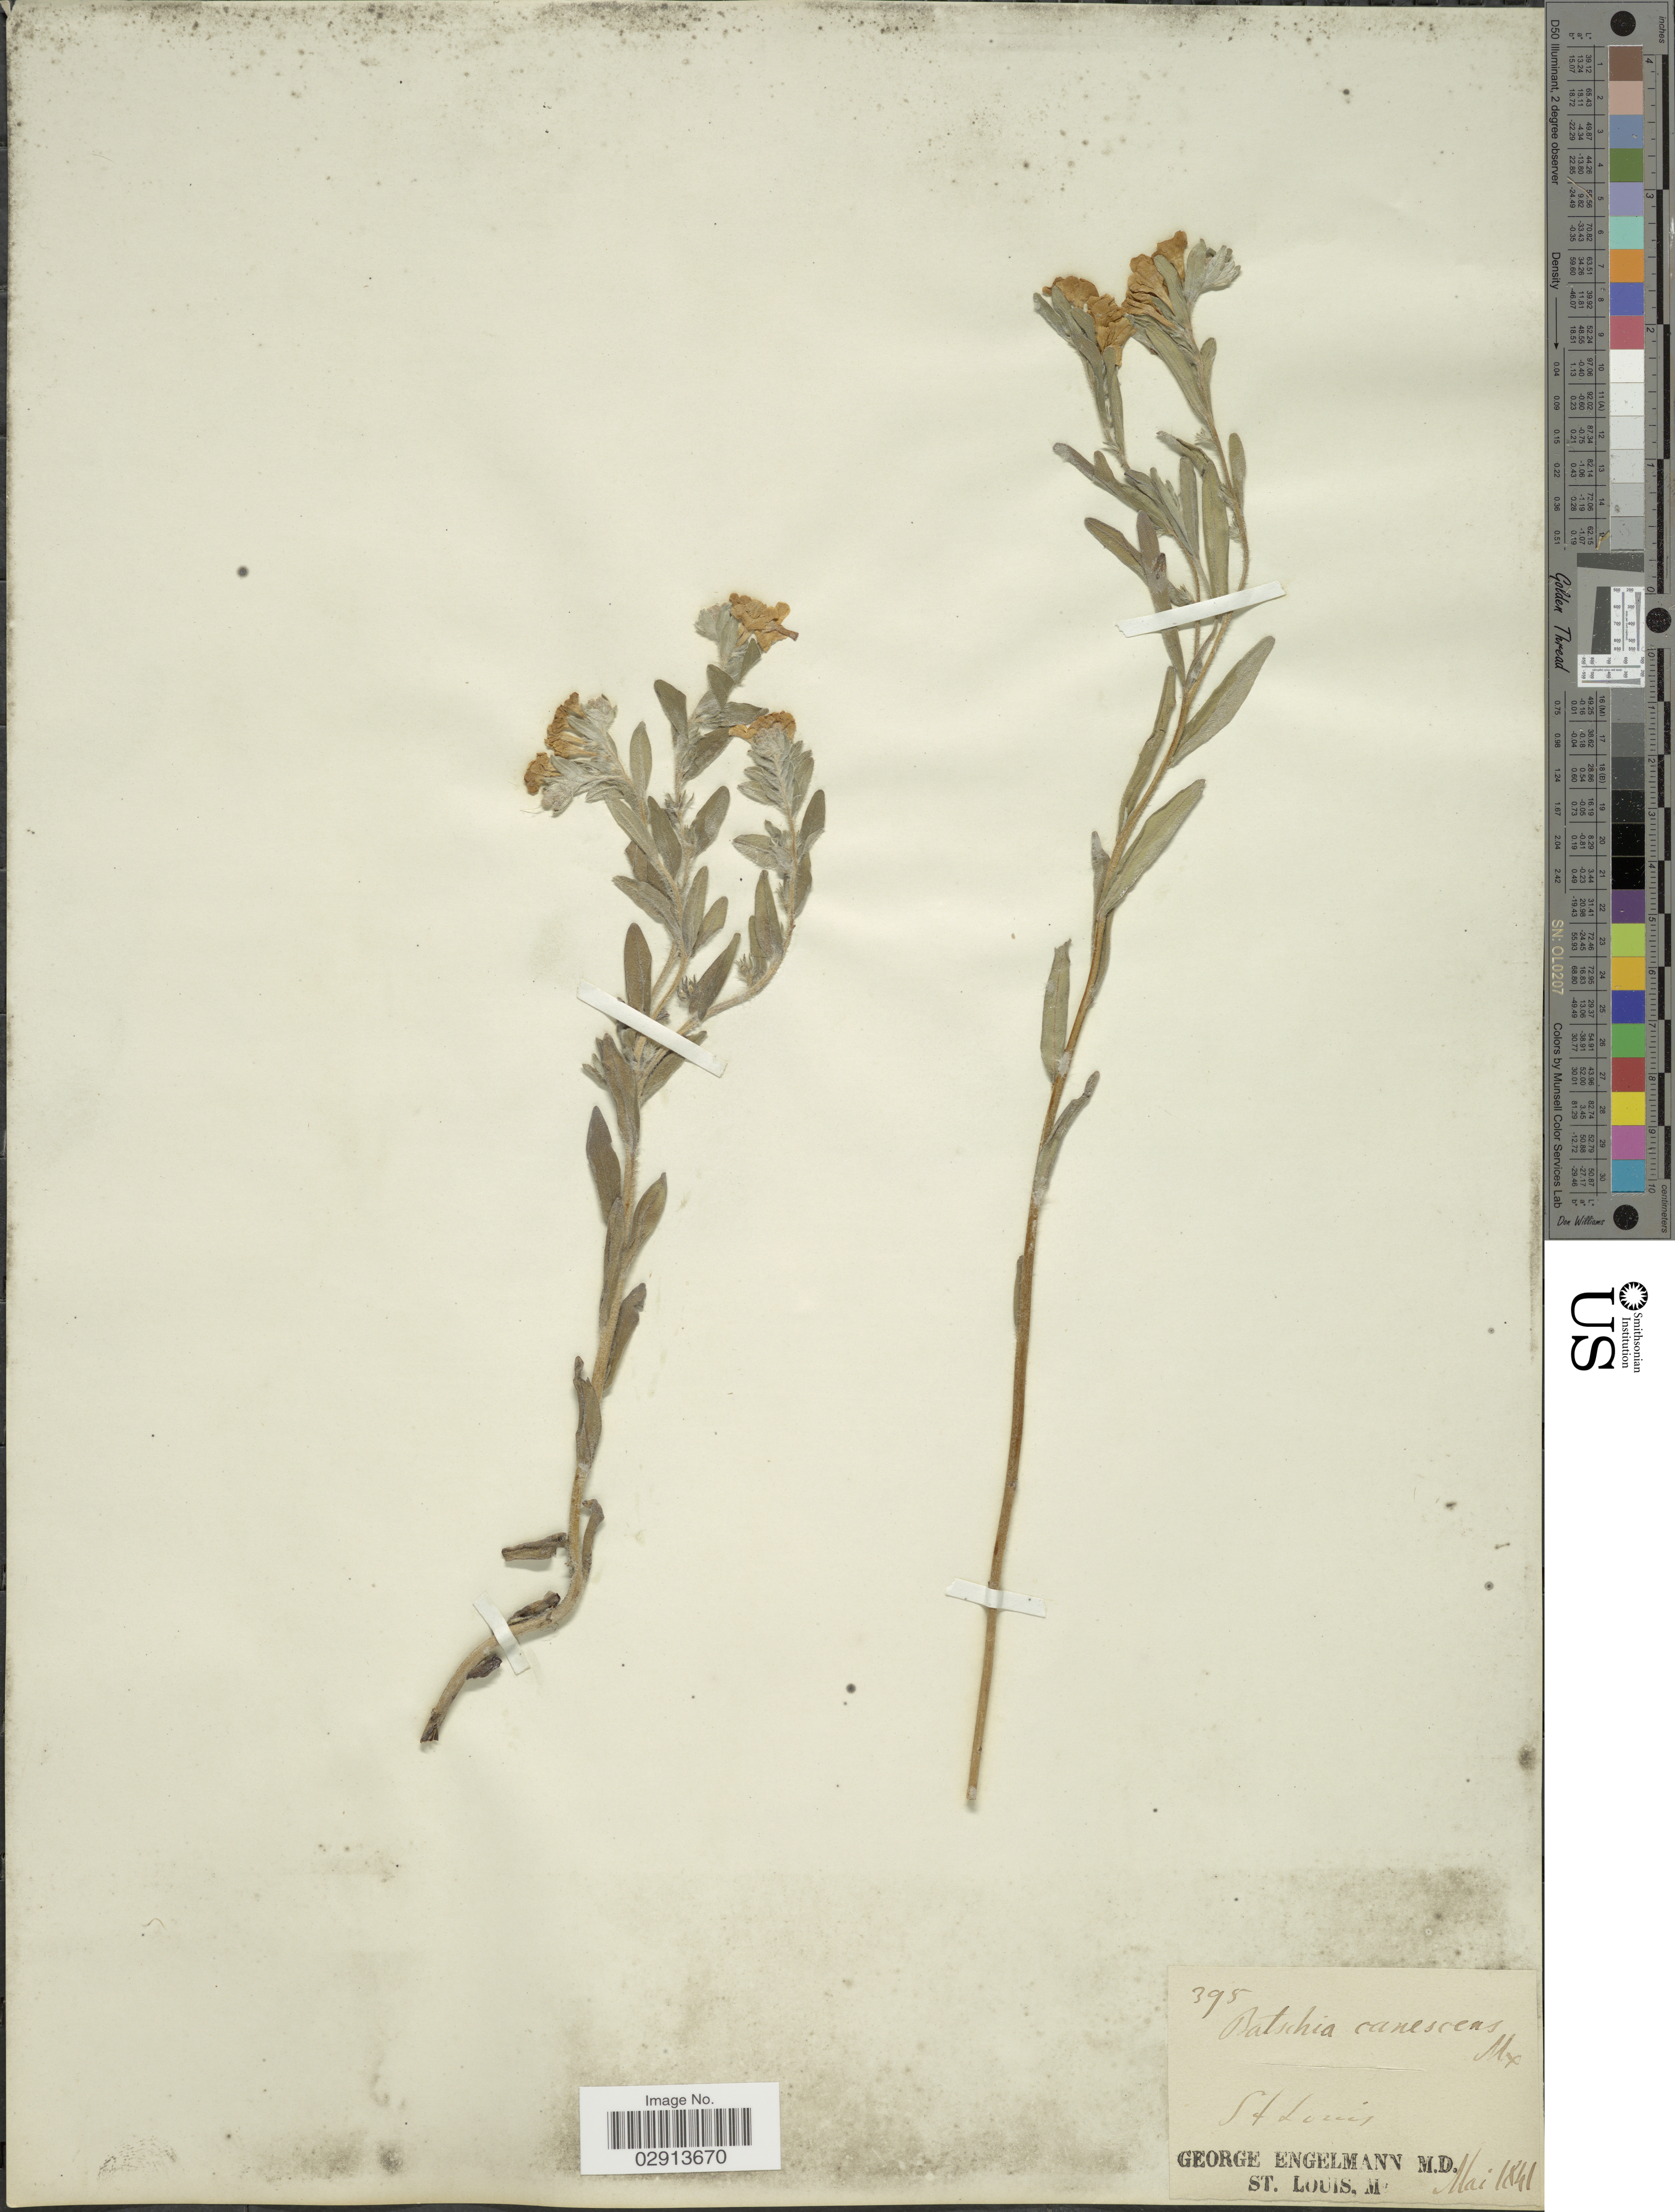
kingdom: Plantae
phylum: Tracheophyta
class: Magnoliopsida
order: Boraginales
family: Boraginaceae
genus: Lithospermum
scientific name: Lithospermum canescens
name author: (Michx.) Lehm.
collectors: G. Engelmann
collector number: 395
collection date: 1841-05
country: United States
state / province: Missouri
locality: St Louis.